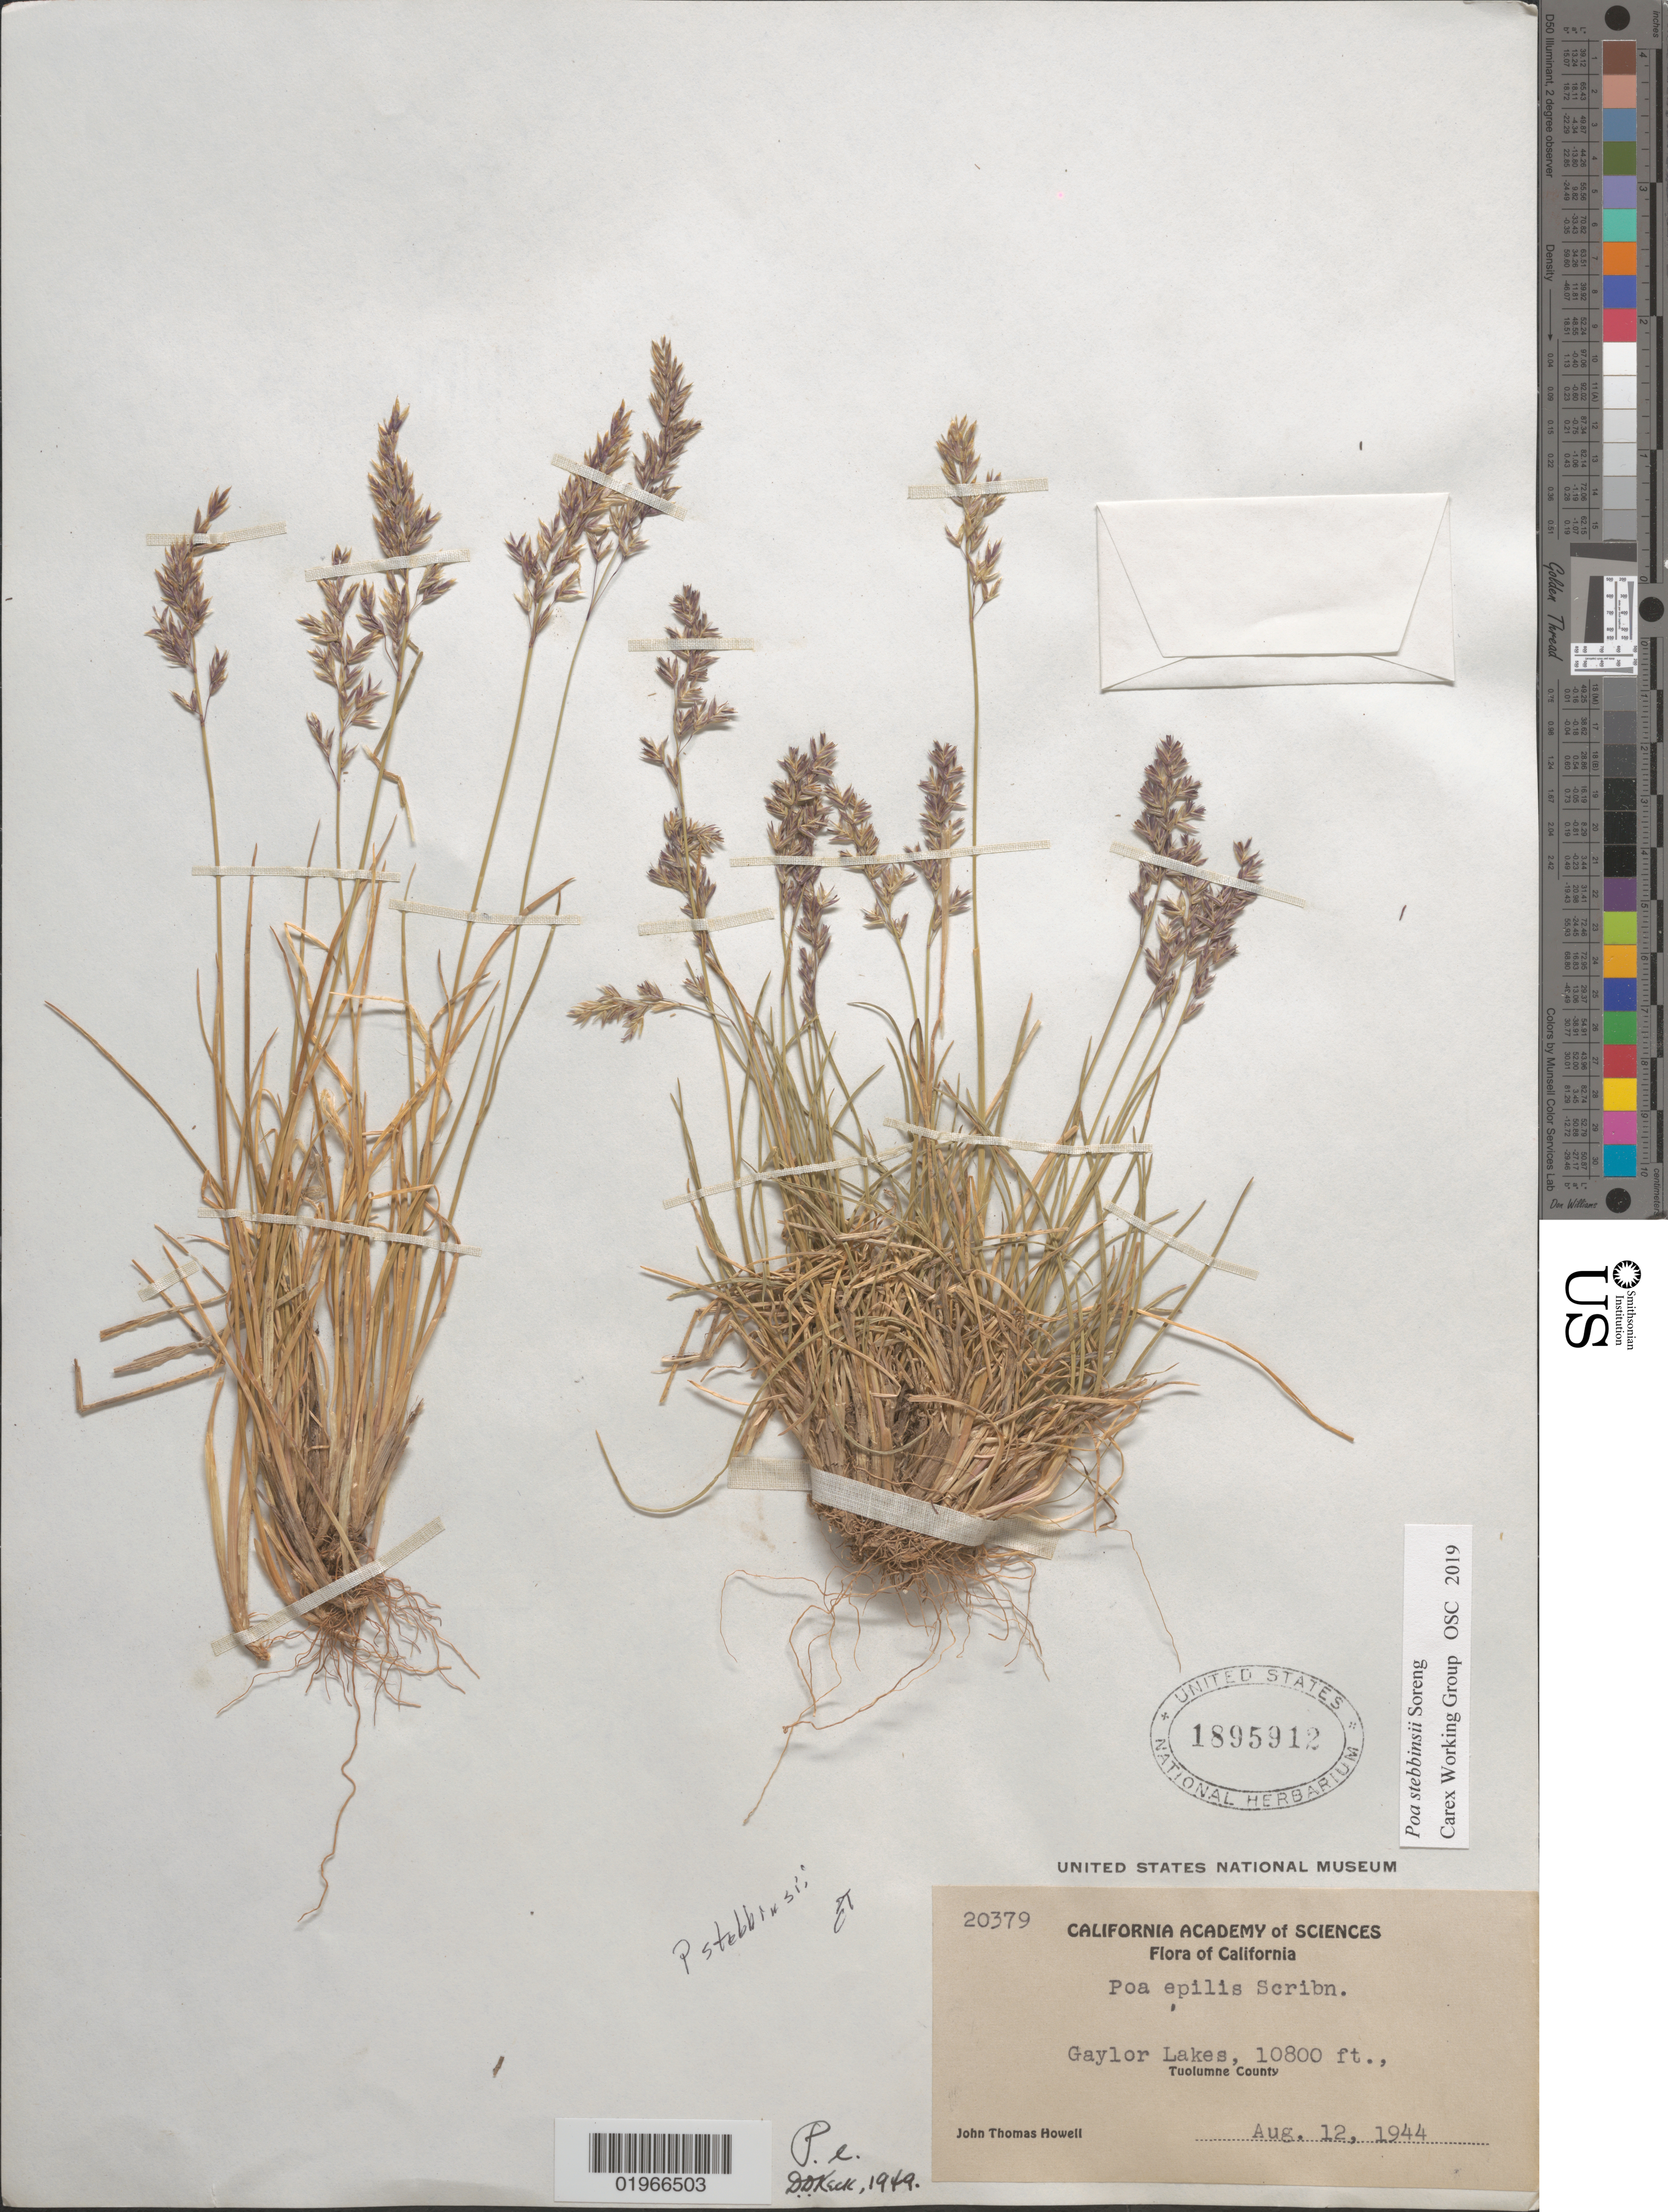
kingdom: Plantae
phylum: Tracheophyta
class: Liliopsida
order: Poales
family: Poaceae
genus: Poa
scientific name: Poa stebbinsii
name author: Soreng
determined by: Soreng, Robert J., Research Associate (BOT), Smithsonian Institution - National Museum of Natural History (UNITED STATES)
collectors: J. T. Howell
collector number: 20379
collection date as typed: Aug. 12, 1944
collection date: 1944-08-12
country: United States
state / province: California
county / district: Tuolumne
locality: Gaylor Lakes.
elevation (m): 3292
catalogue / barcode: US 1895912